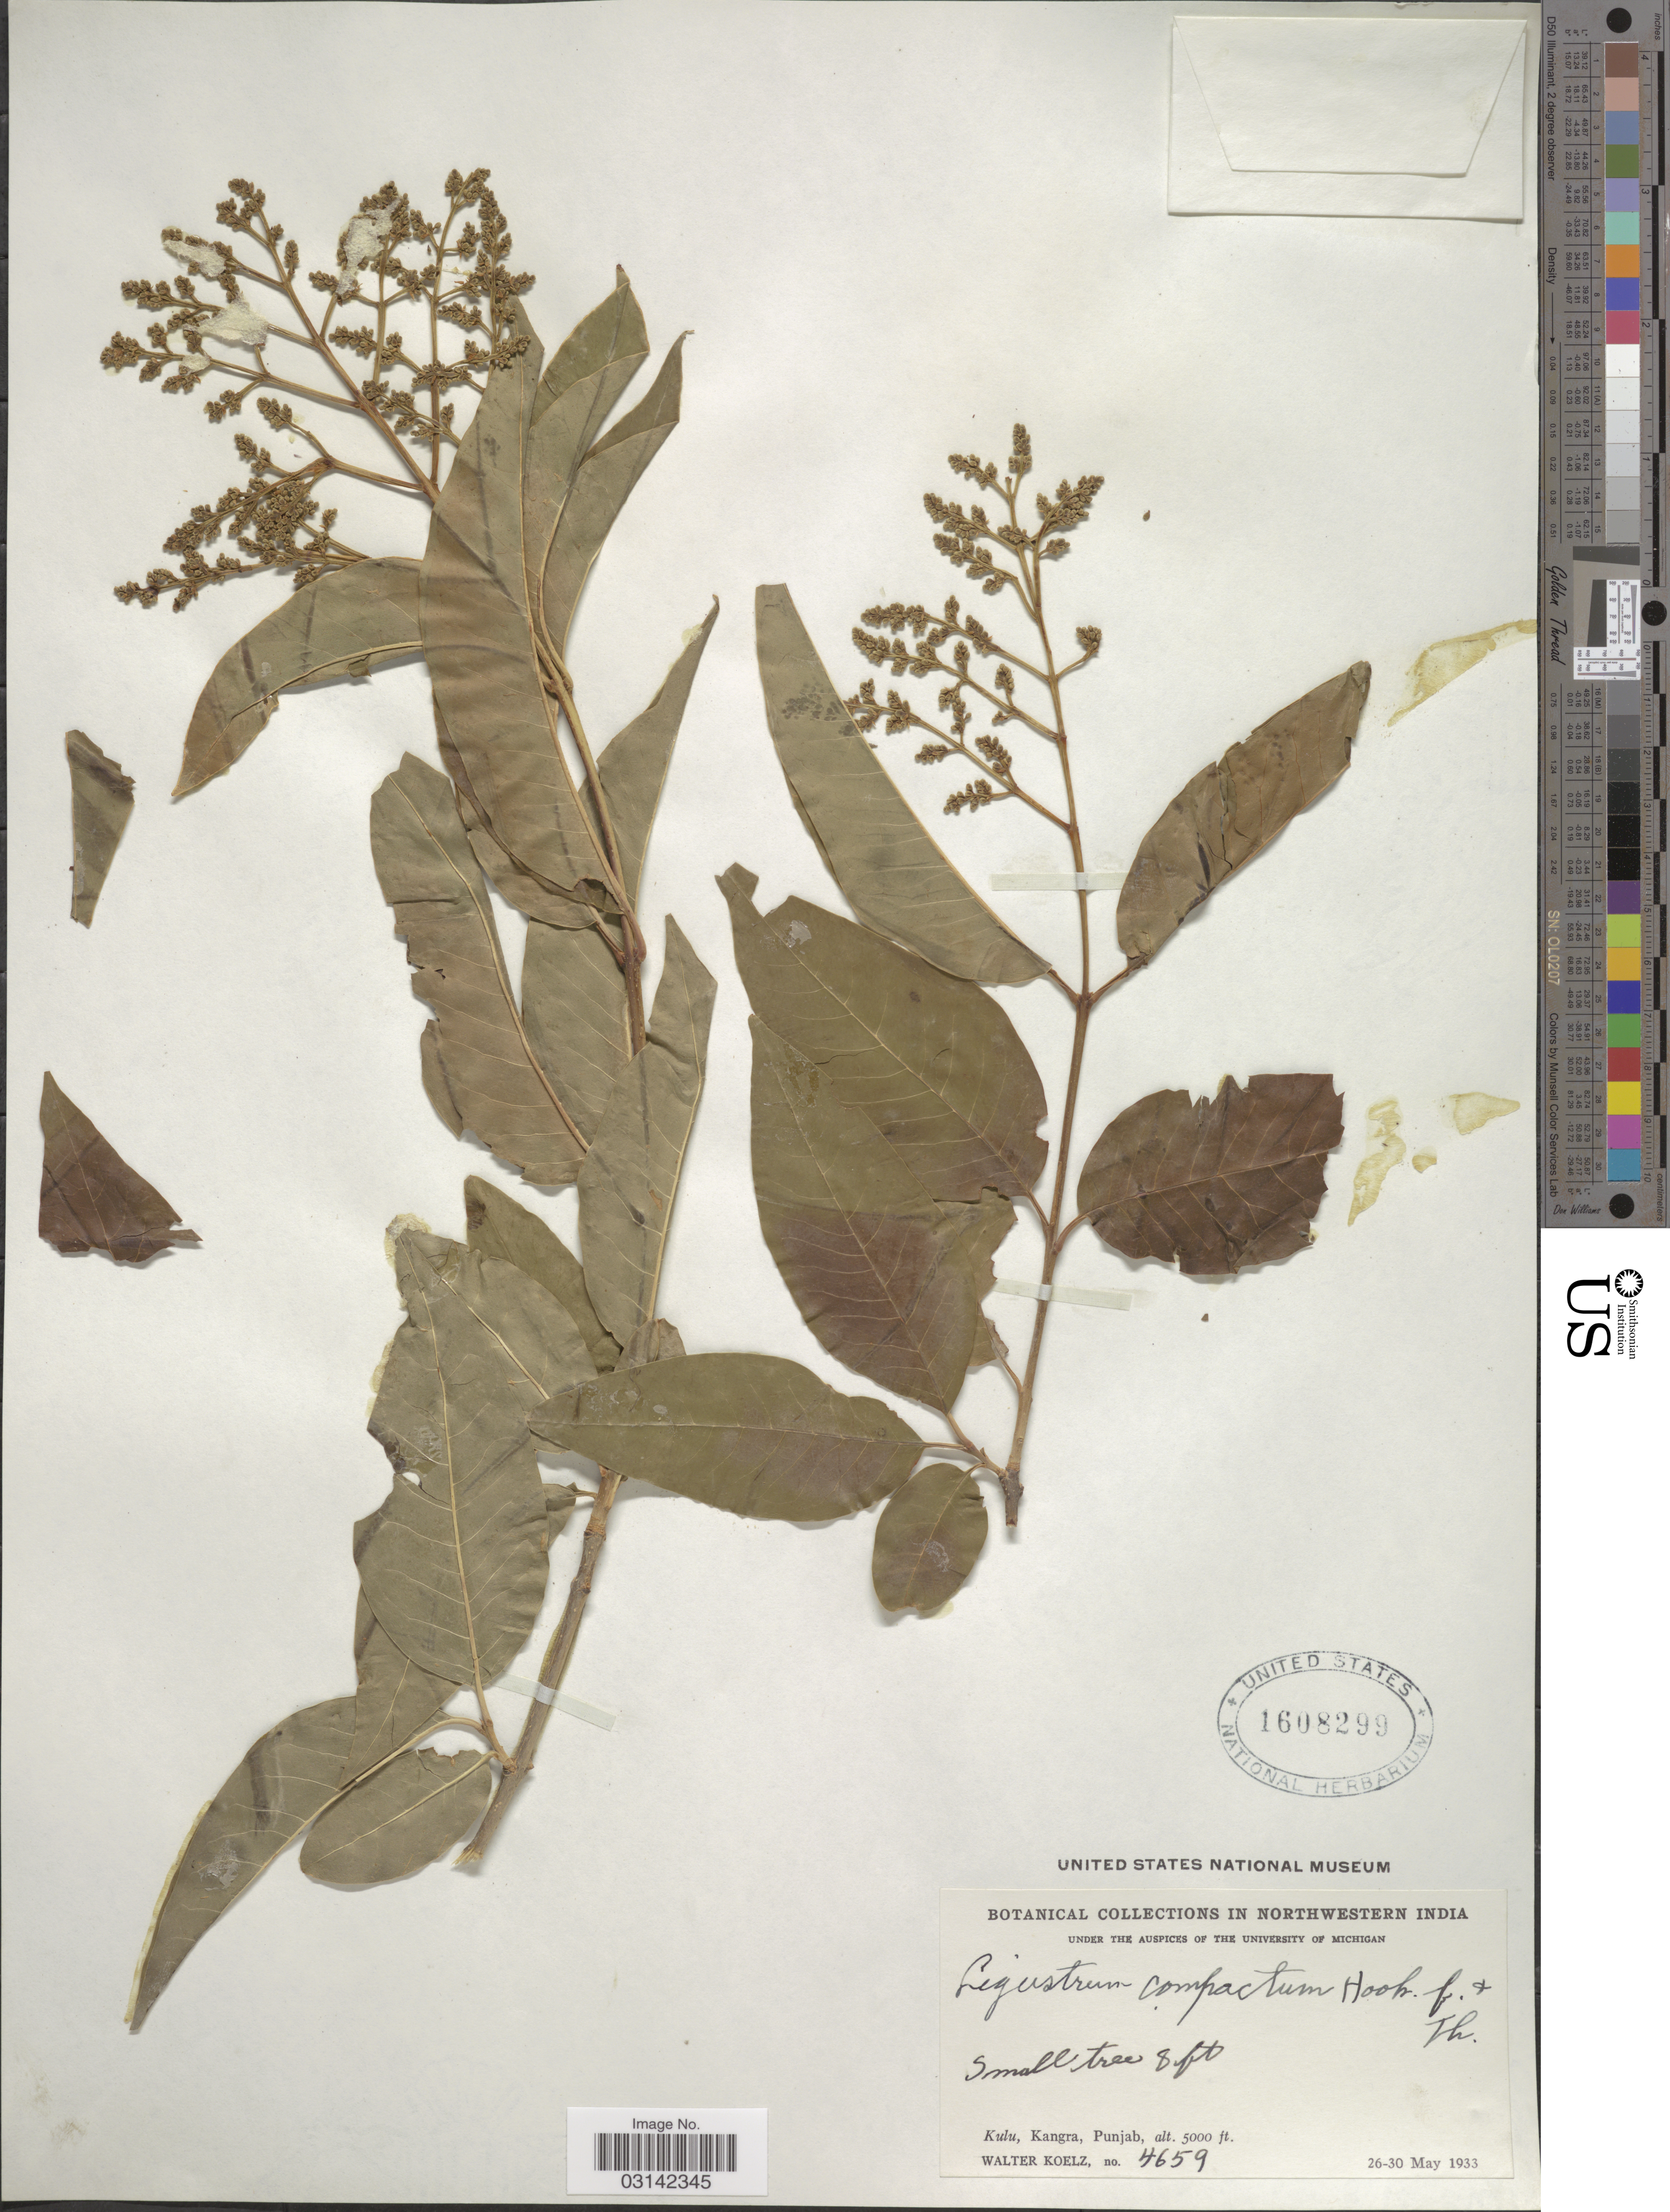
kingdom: Plantae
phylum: Tracheophyta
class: Magnoliopsida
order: Lamiales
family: Oleaceae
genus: Ligustrum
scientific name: Ligustrum compactum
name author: (Wall. ex G. Don) Hook. f. & Thomson ex Brandis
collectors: W. N. Koelz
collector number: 4659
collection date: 1933-05-26/1933-05-30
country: India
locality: Northwestern India. Kulu, Kangra.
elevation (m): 1524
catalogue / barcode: US 1608299